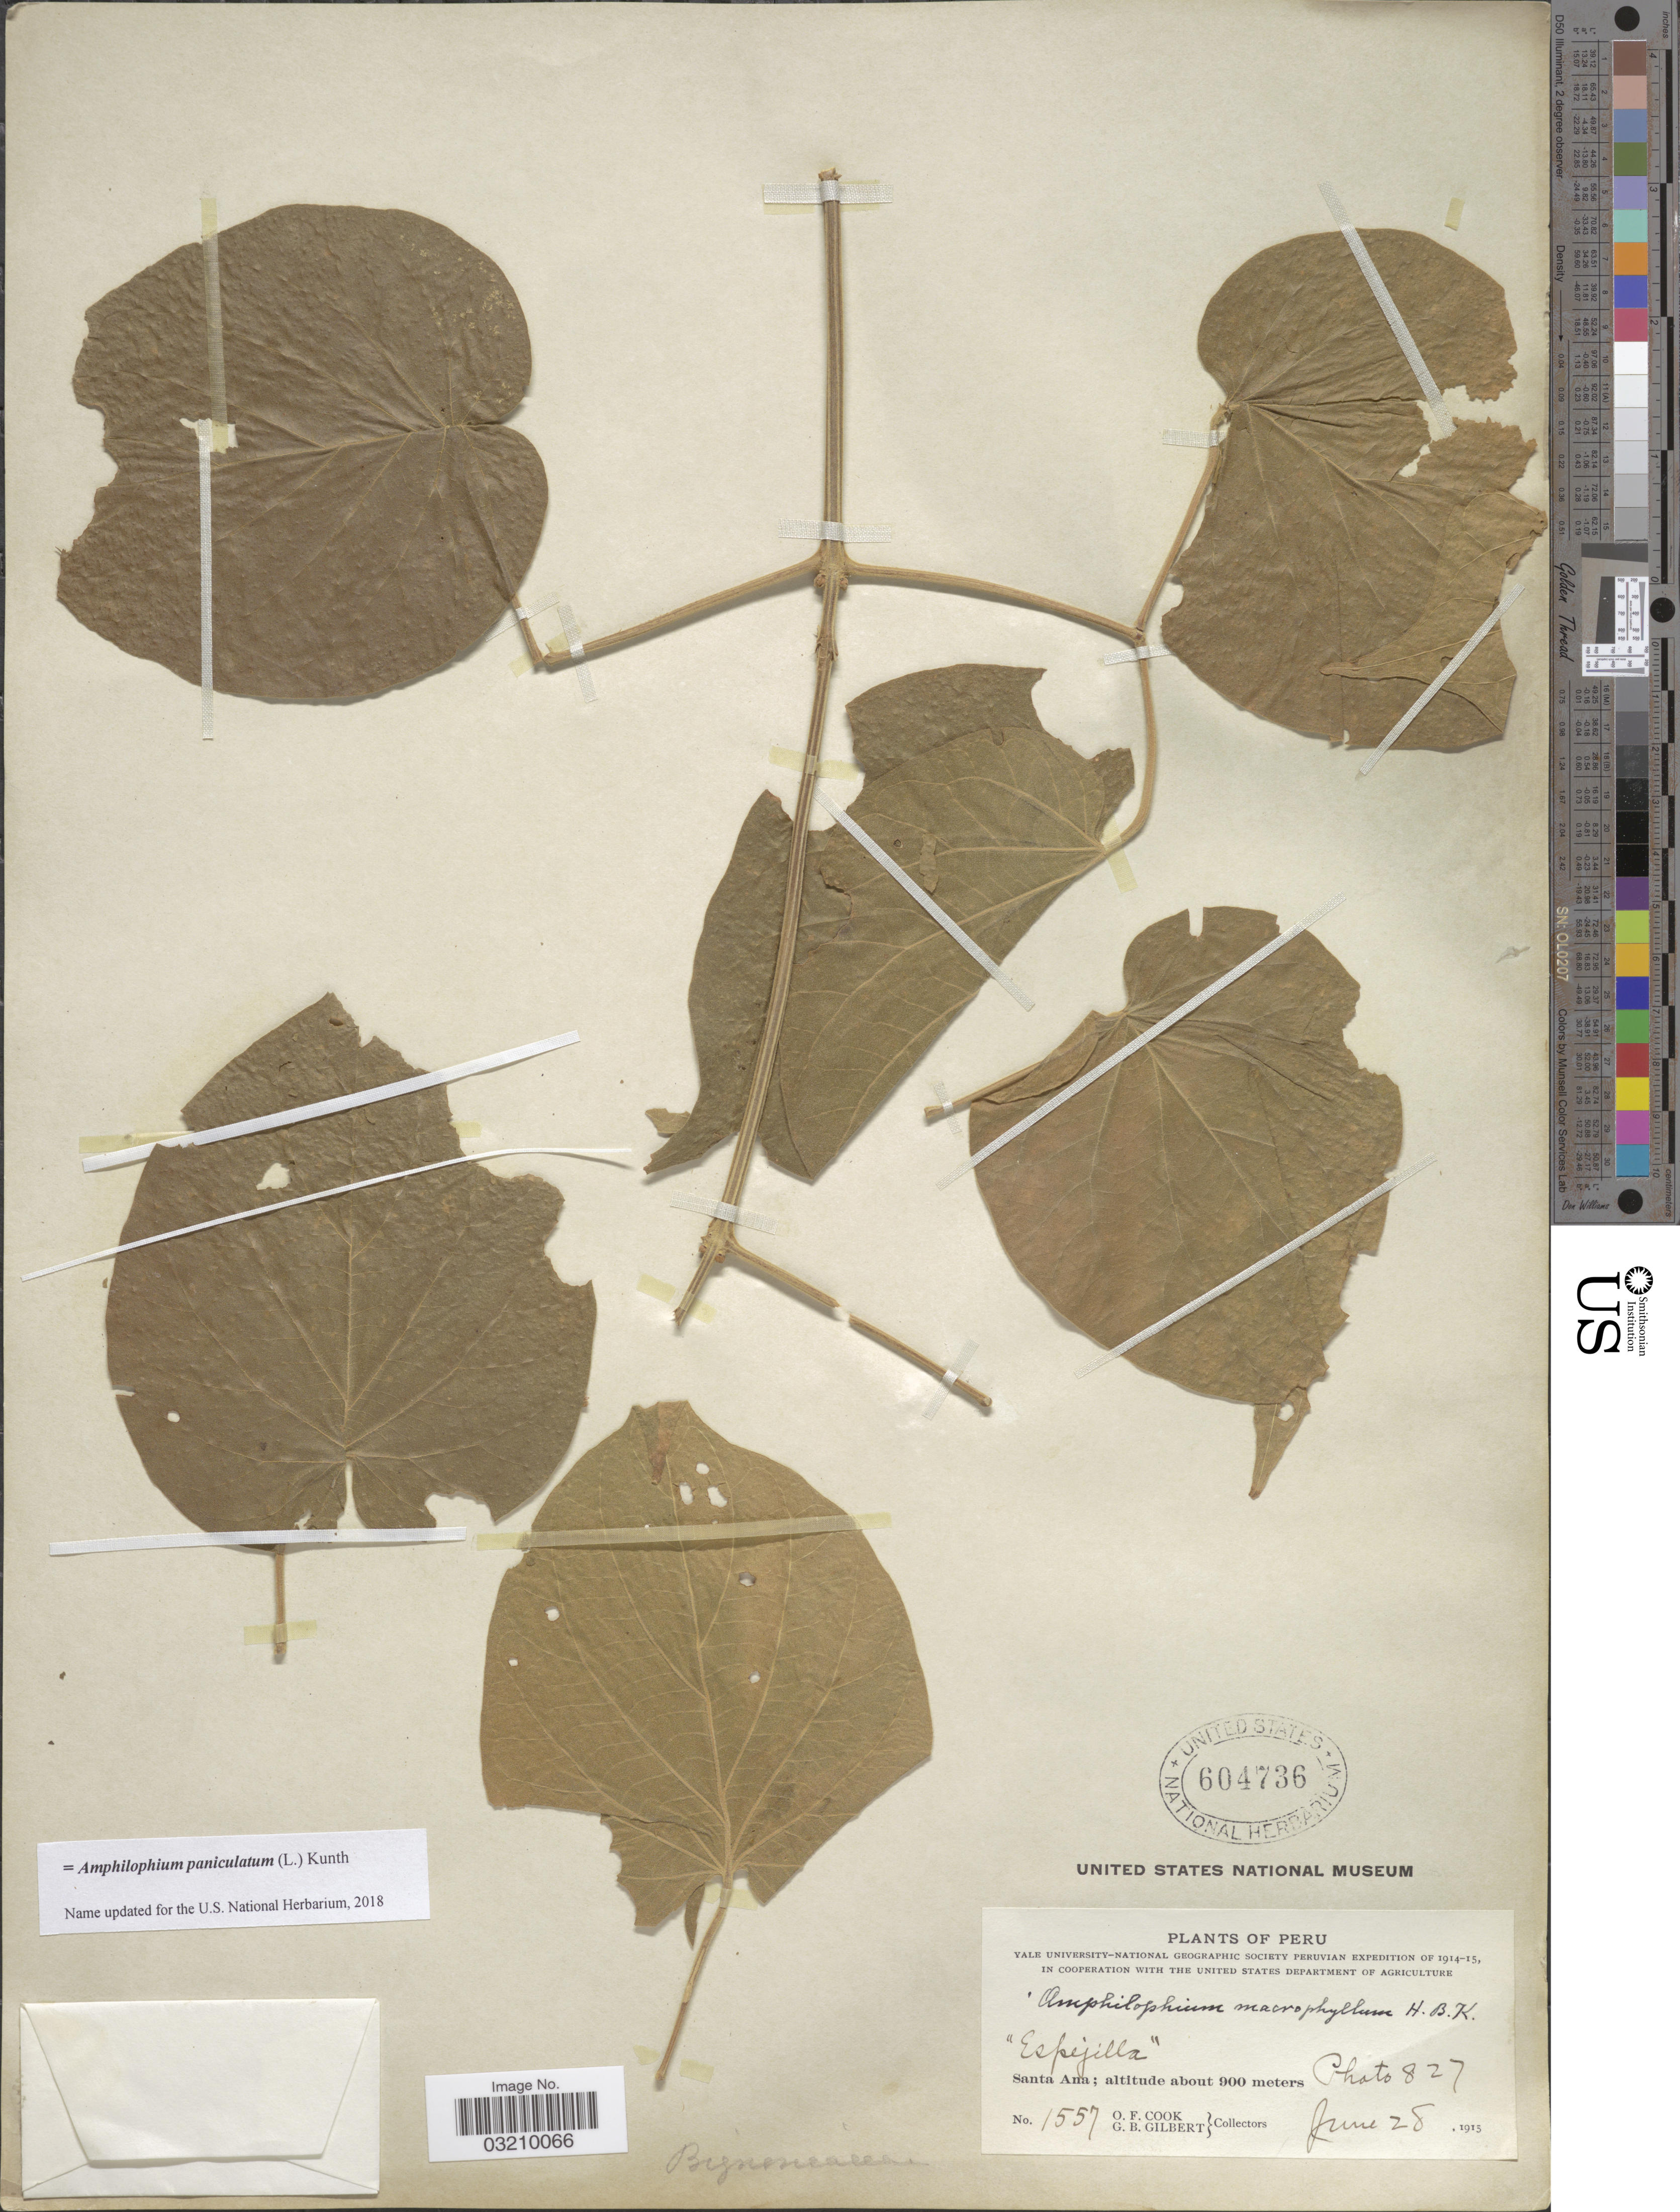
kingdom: Plantae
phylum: Tracheophyta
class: Magnoliopsida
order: Lamiales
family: Bignoniaceae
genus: Amphilophium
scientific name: Amphilophium paniculatum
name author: (L.) Kunth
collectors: O. F. Cook & G. B. Gilbert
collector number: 1557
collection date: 1915-06-28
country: Peru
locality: Santa Ana.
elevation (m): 900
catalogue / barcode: US 604736